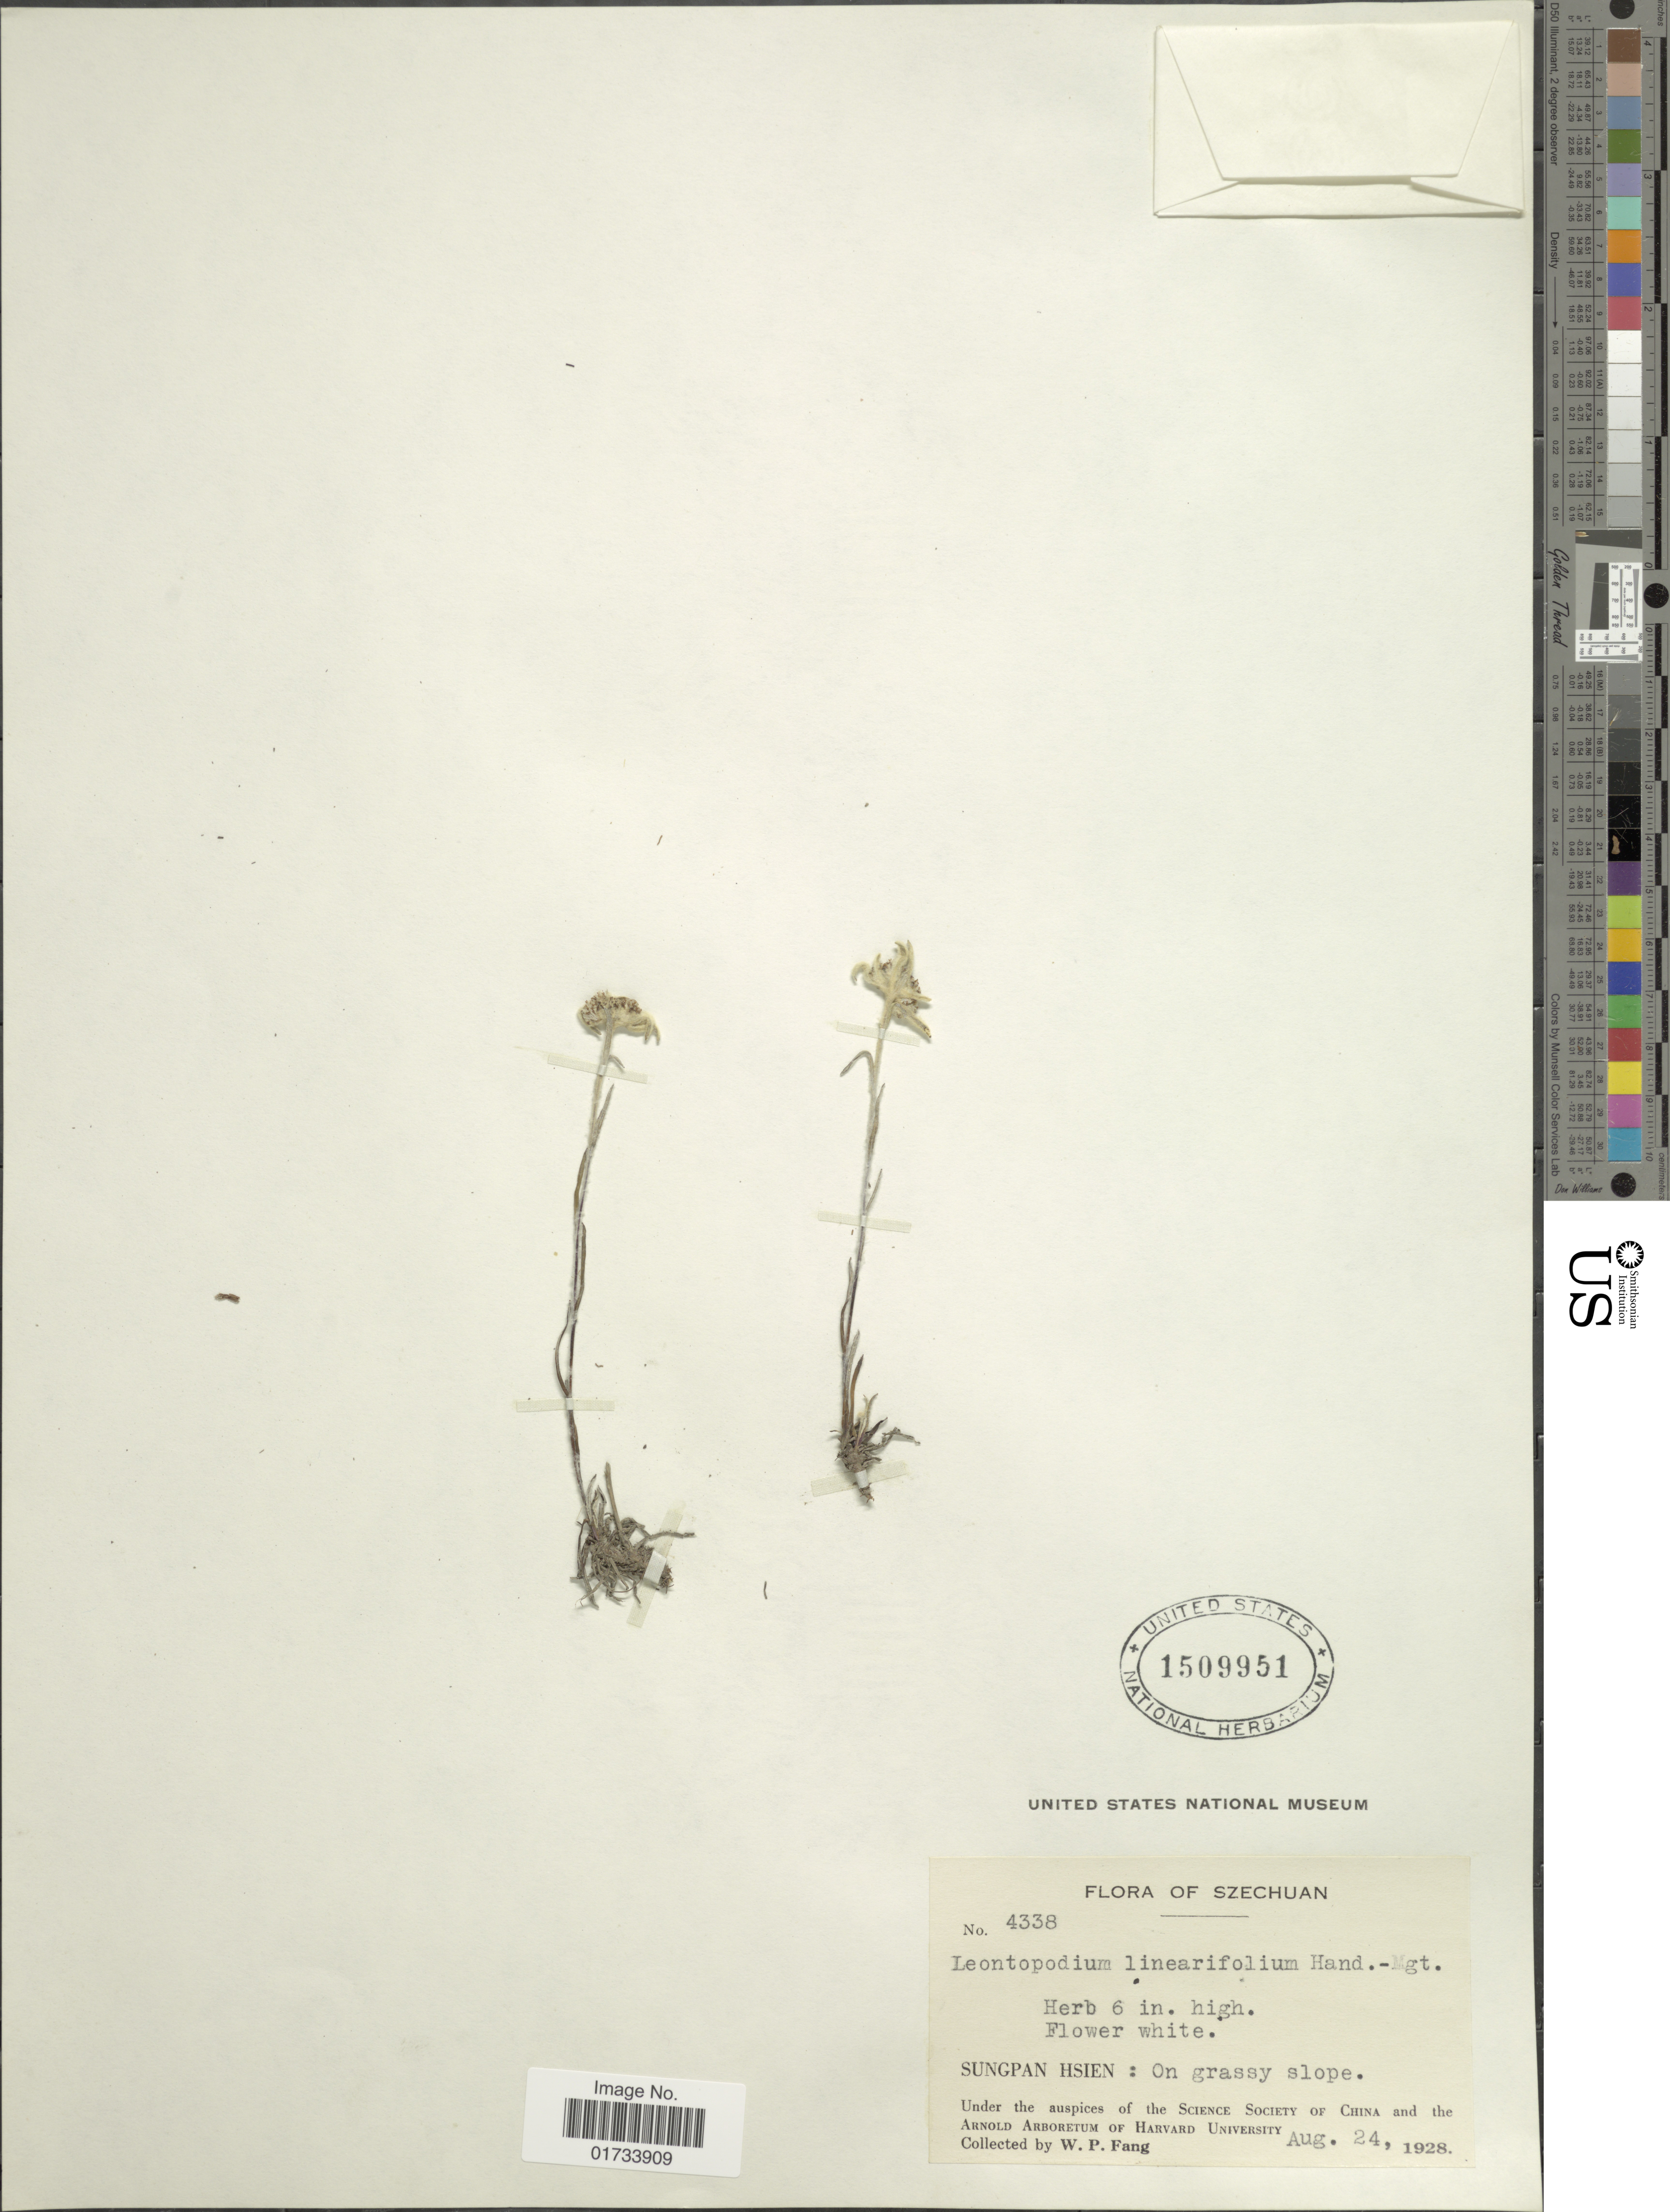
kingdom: Plantae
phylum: Tracheophyta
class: Magnoliopsida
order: Asterales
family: Asteraceae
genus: Leontopodium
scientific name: Leontopodium linearifolium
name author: Ling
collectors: W. P. Fang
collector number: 4338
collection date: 1928-08-24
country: China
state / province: Sichuan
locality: Szechuan, Sungpan Hsien: on grassy slope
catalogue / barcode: US 1509951